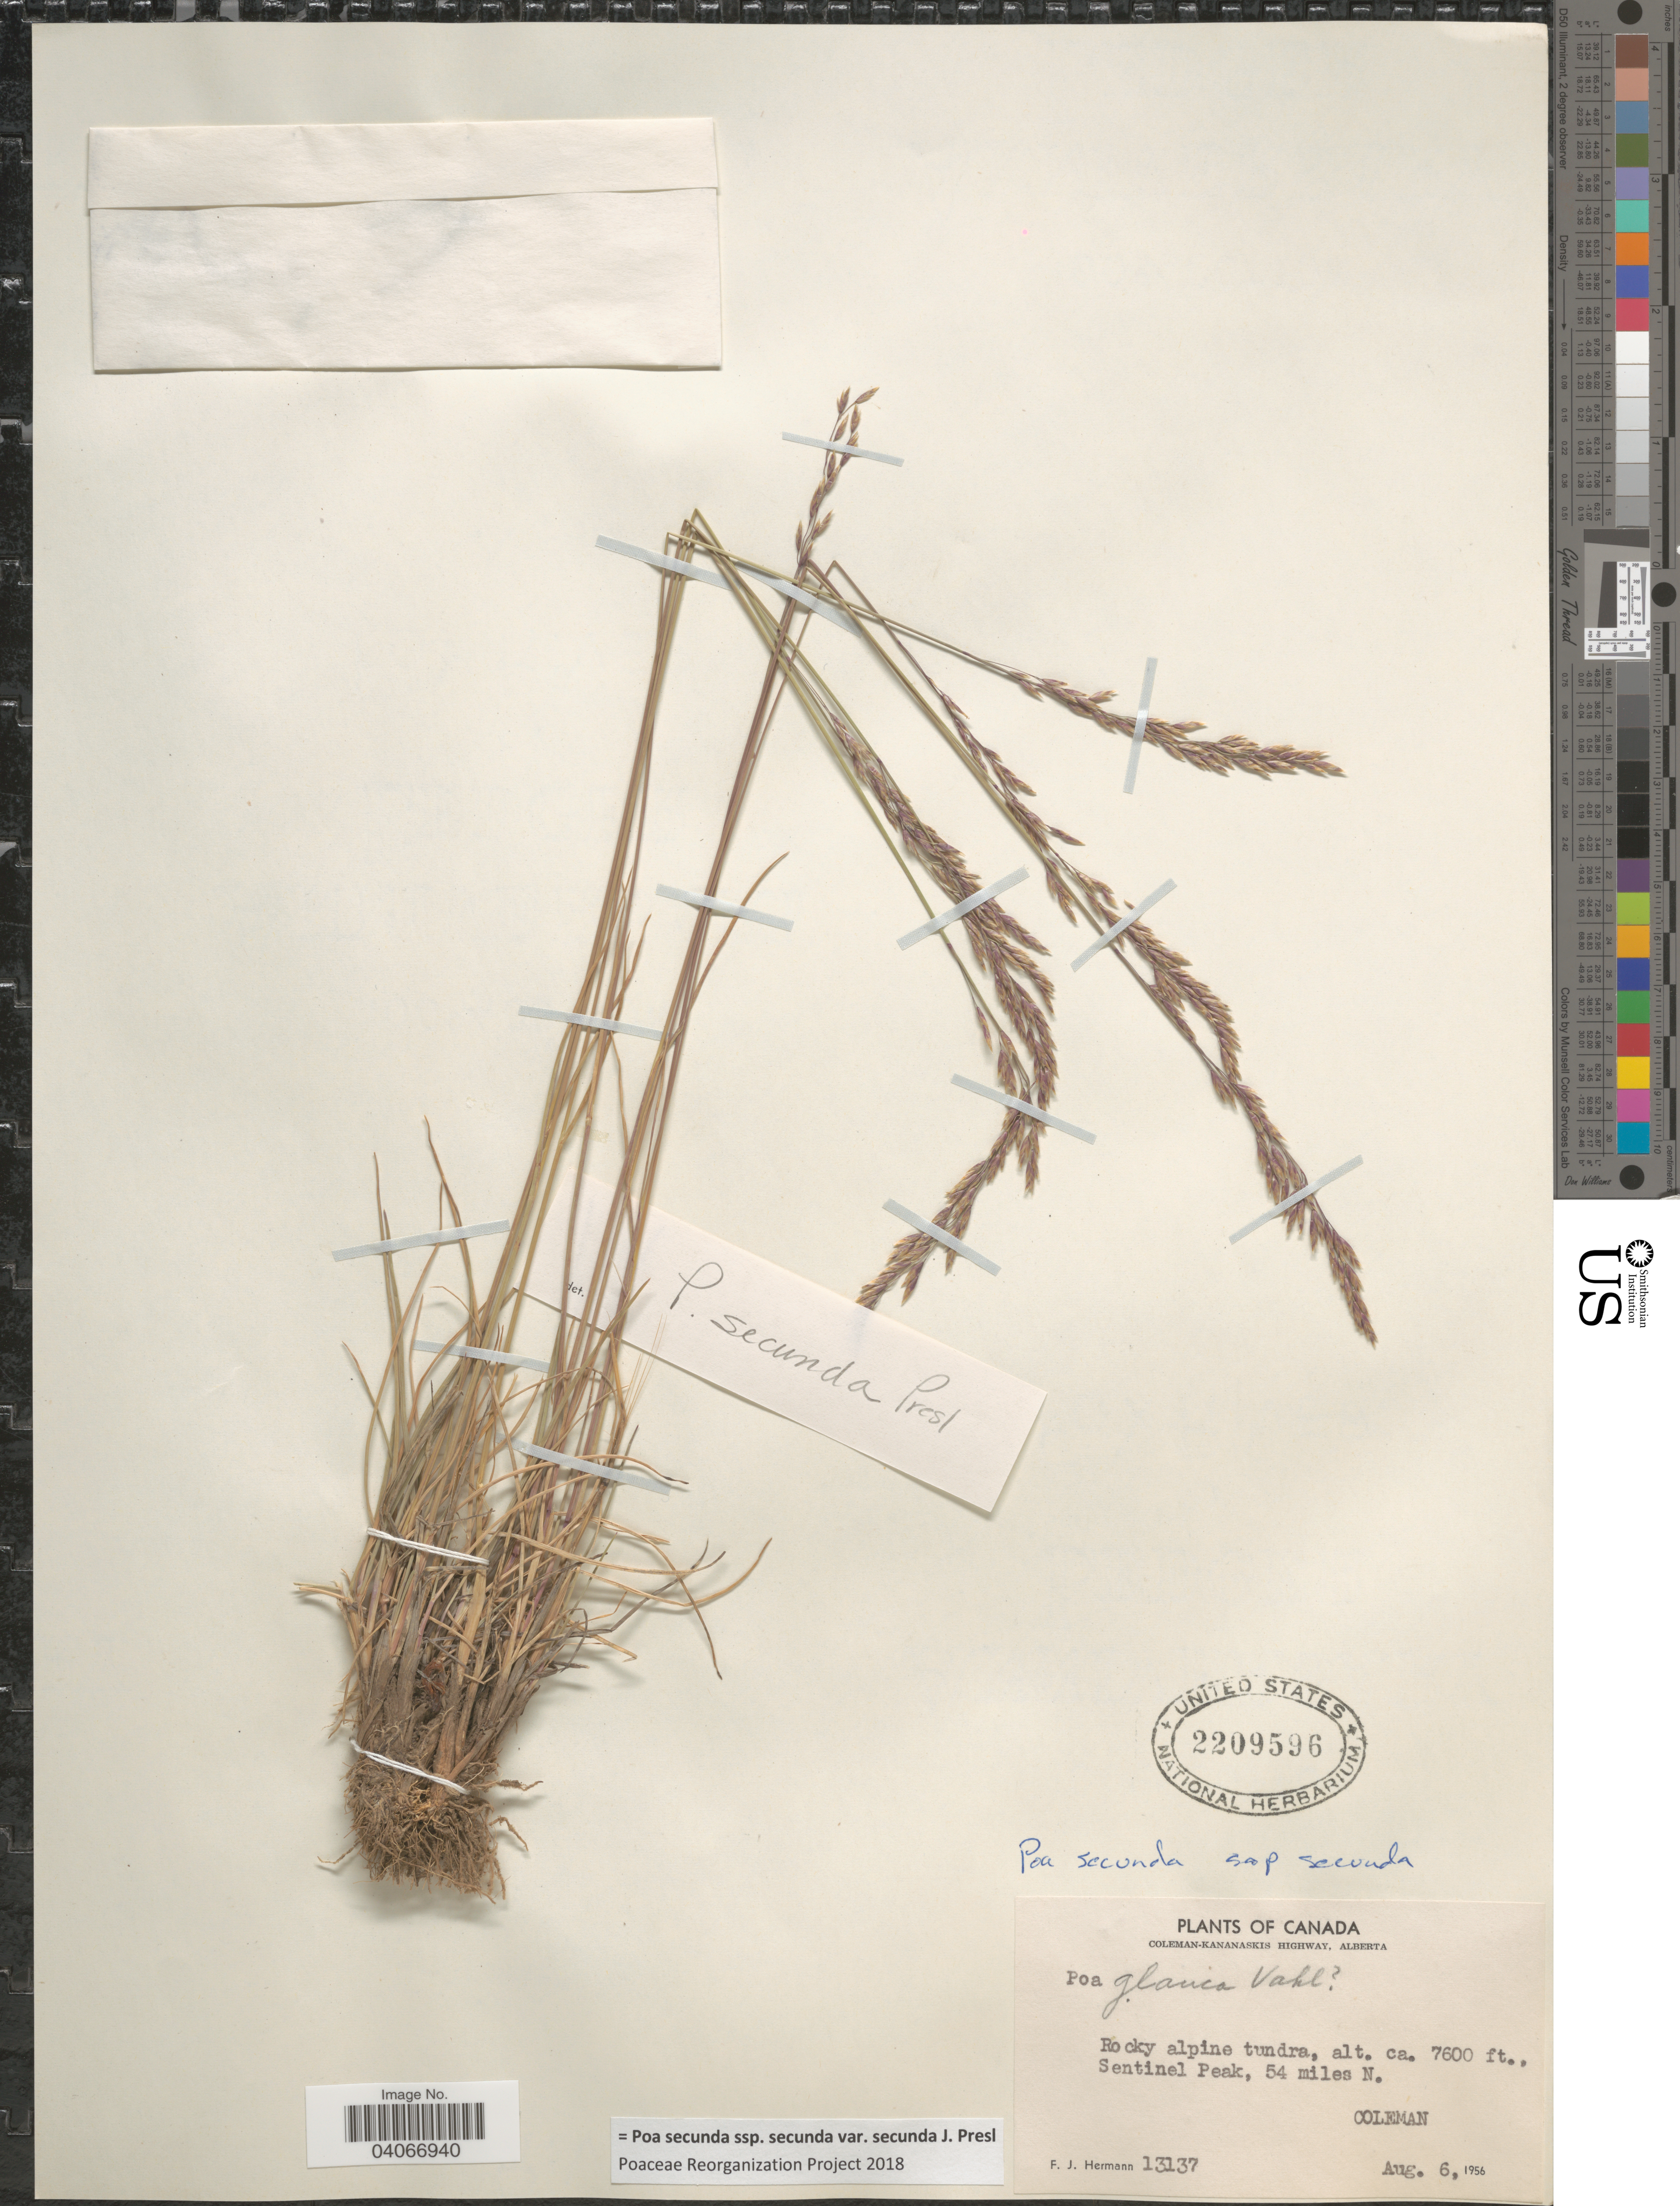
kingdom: Plantae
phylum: Tracheophyta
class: Liliopsida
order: Poales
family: Poaceae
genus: Poa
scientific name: Poa secunda subsp. secunda var. secunda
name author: J. Presl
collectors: F. J. Hermann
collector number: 13137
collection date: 1956-08-06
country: Canada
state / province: Alberta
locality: Coleman-Kananaskis Highway. Rocky alpine tundra, Sentinel Peak, 54 miles N. Coleman.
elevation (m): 2316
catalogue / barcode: US 2209596